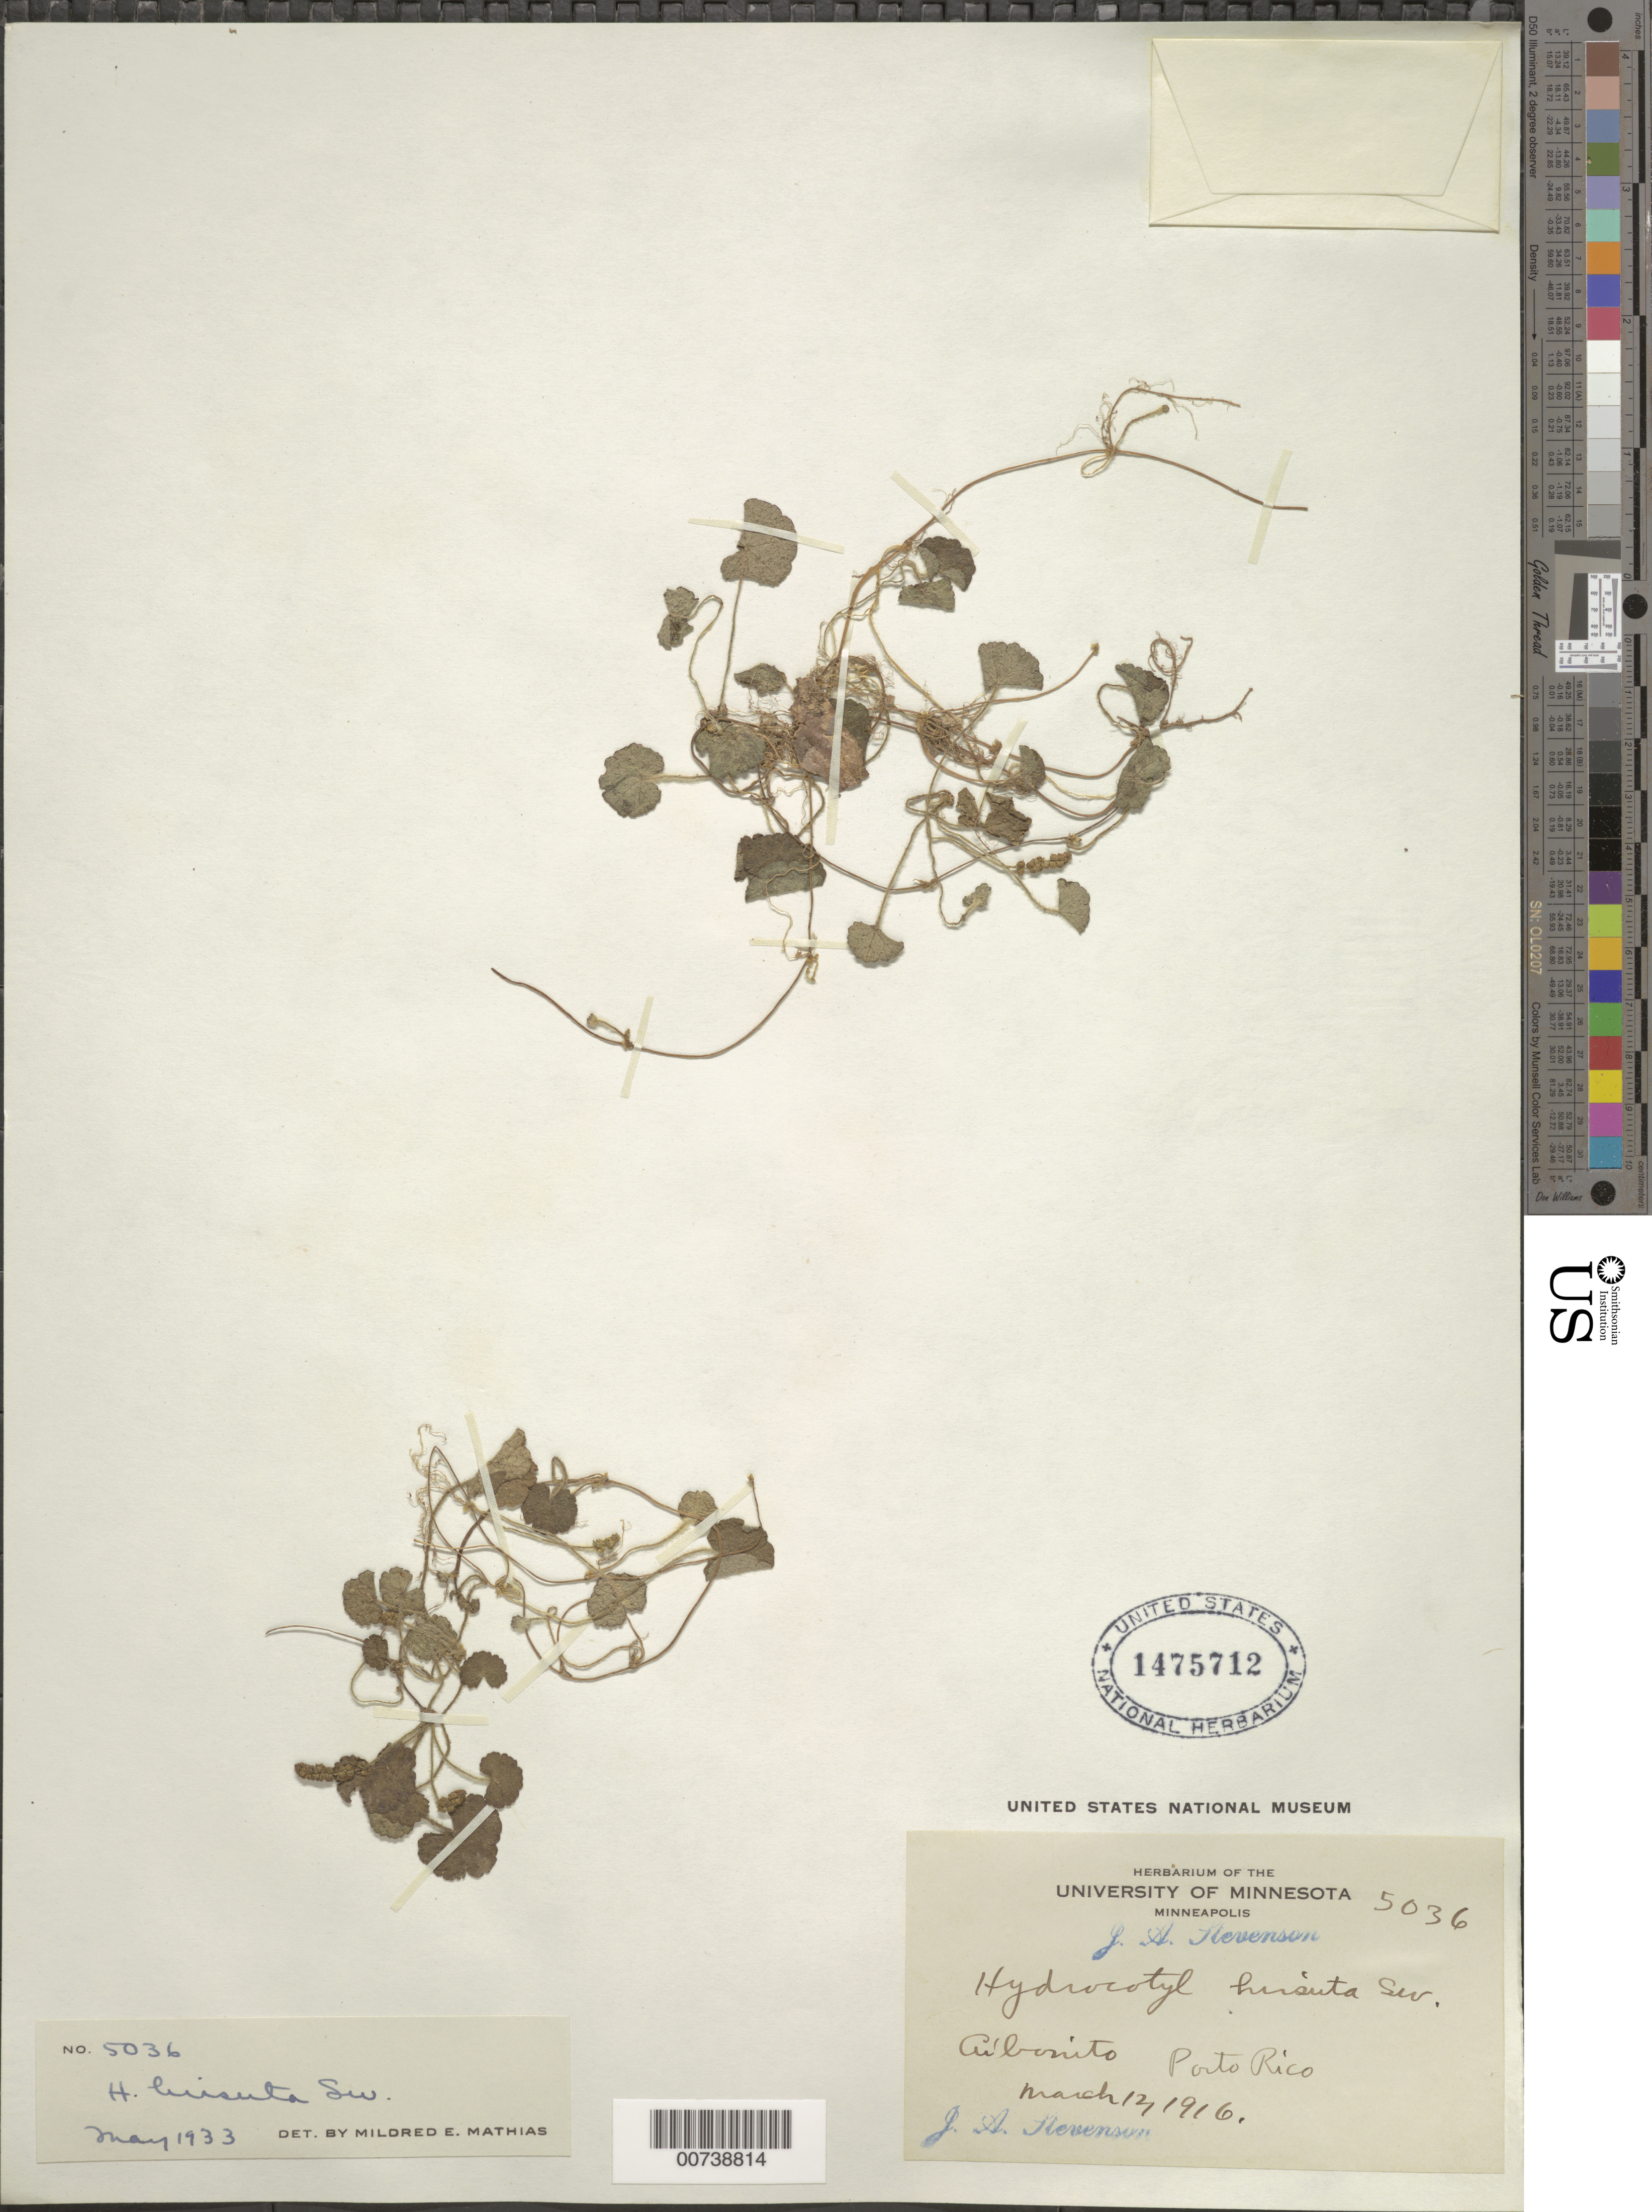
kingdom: Plantae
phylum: Tracheophyta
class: Magnoliopsida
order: Apiales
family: Araliaceae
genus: Hydrocotyle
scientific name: Hydrocotyle hirsuta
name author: Sw.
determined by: Mathias, M. E.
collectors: J. Stevenson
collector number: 5036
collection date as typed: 13 Mar 1916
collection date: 1916-03-13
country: Puerto Rico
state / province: Abonito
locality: Aibonito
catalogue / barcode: US 1475712